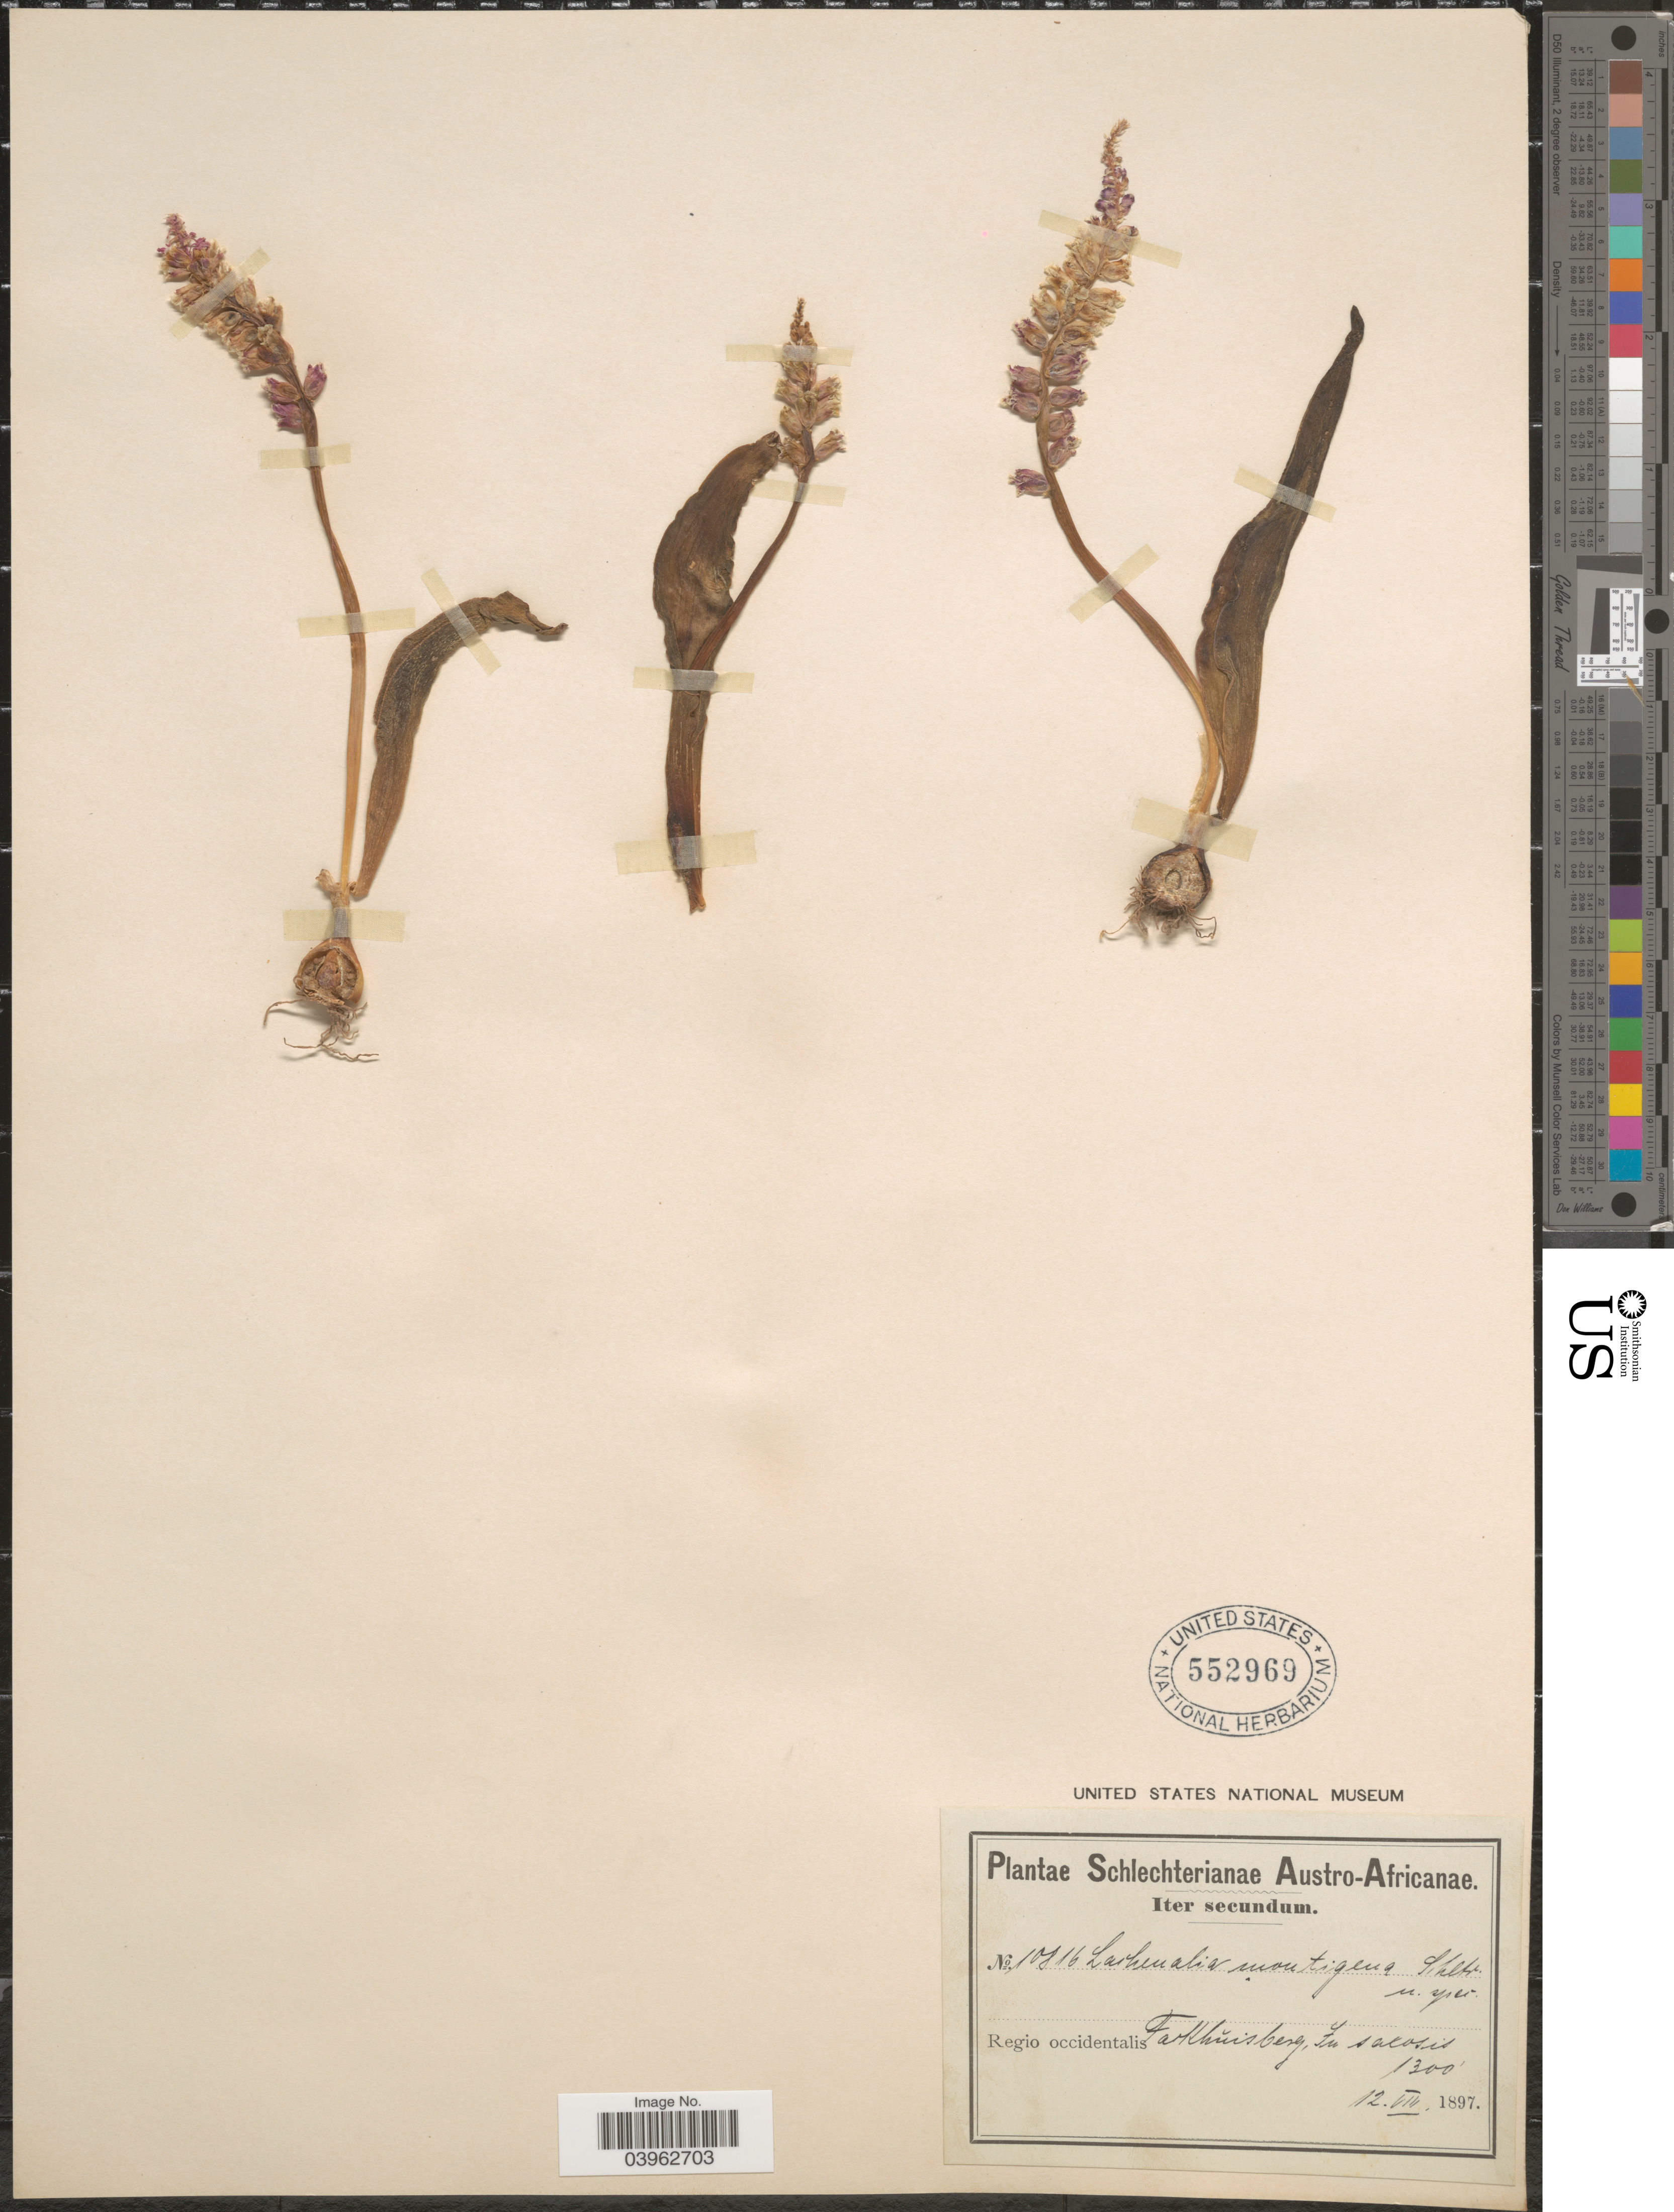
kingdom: Plantae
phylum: Tracheophyta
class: Liliopsida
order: Asparagales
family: Asparagaceae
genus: Lachenalia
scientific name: Lachenalia sp.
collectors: Schlechter, --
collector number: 10816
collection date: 1897-08-12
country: South Africa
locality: Austro-Africanae. Regio occidentalis Pakhuisberg, In saxosis.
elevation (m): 396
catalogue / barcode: US 552969